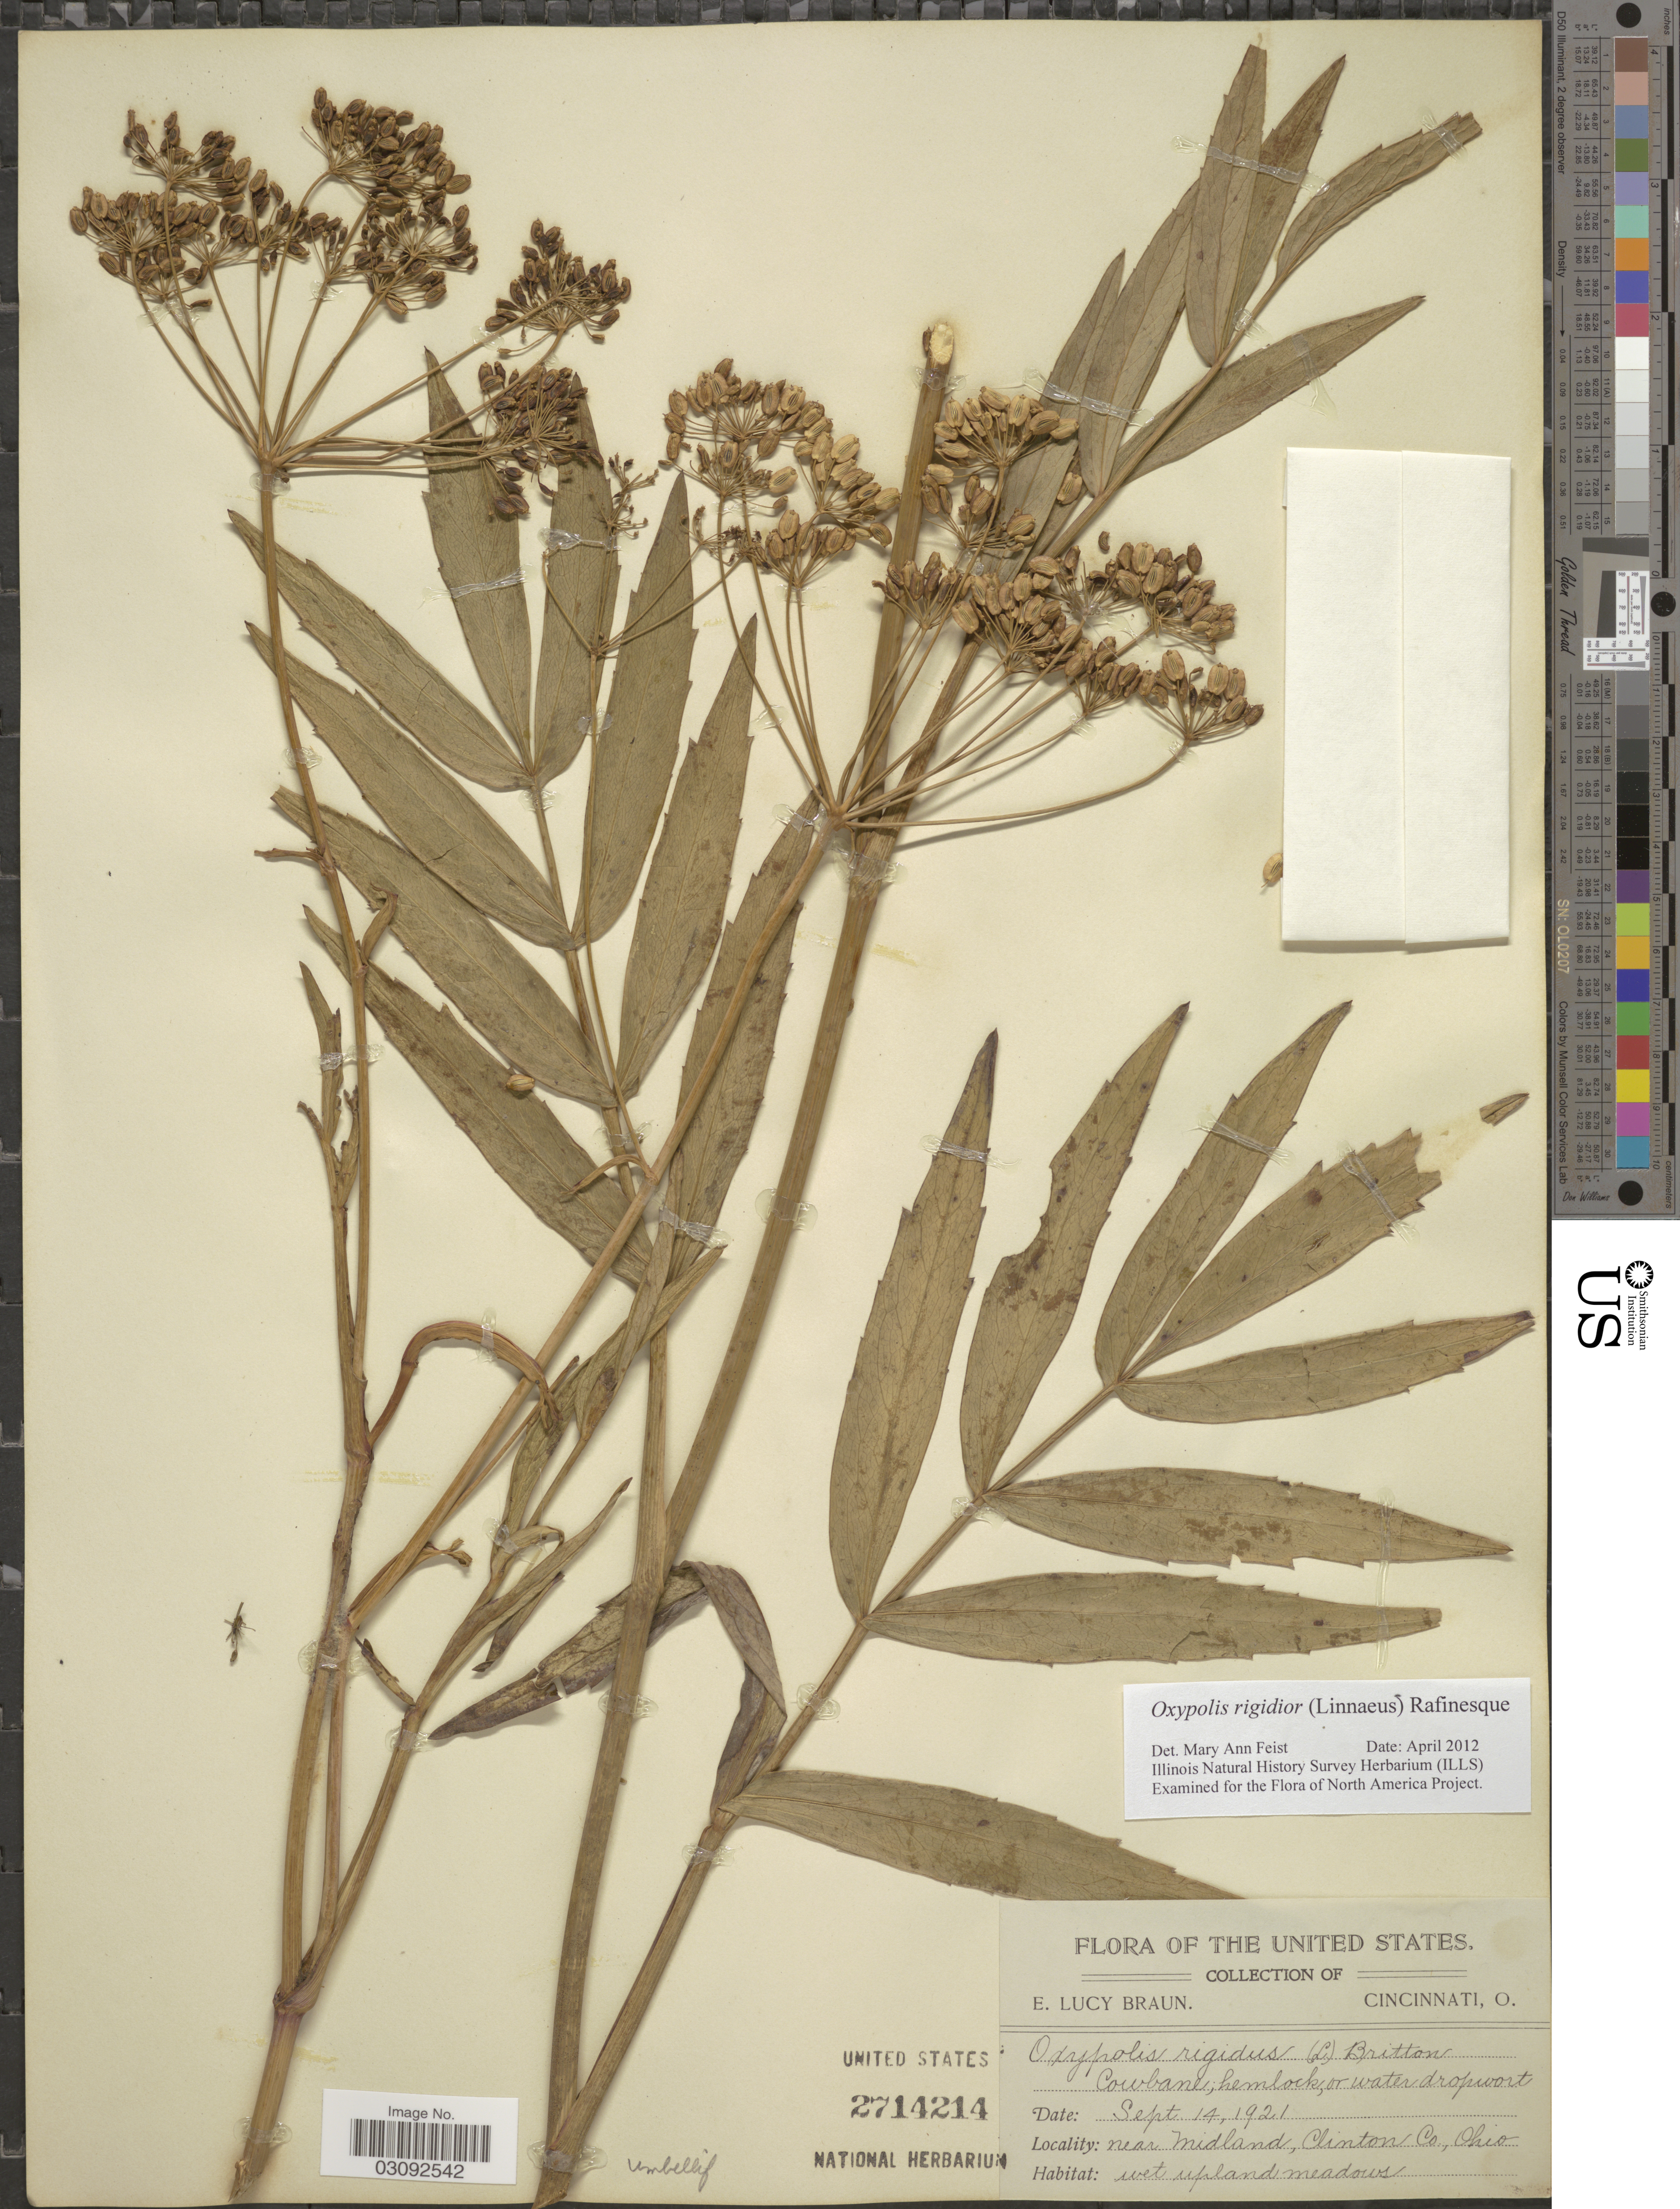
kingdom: Plantae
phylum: Tracheophyta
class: Magnoliopsida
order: Apiales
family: Apiaceae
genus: Oxypolis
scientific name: Oxypolis rigidior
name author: (L.) Raf.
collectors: E. L. Braun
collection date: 1921-09-14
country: United States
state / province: Ohio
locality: Near Midland, Clinton Co.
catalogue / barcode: US 2714214